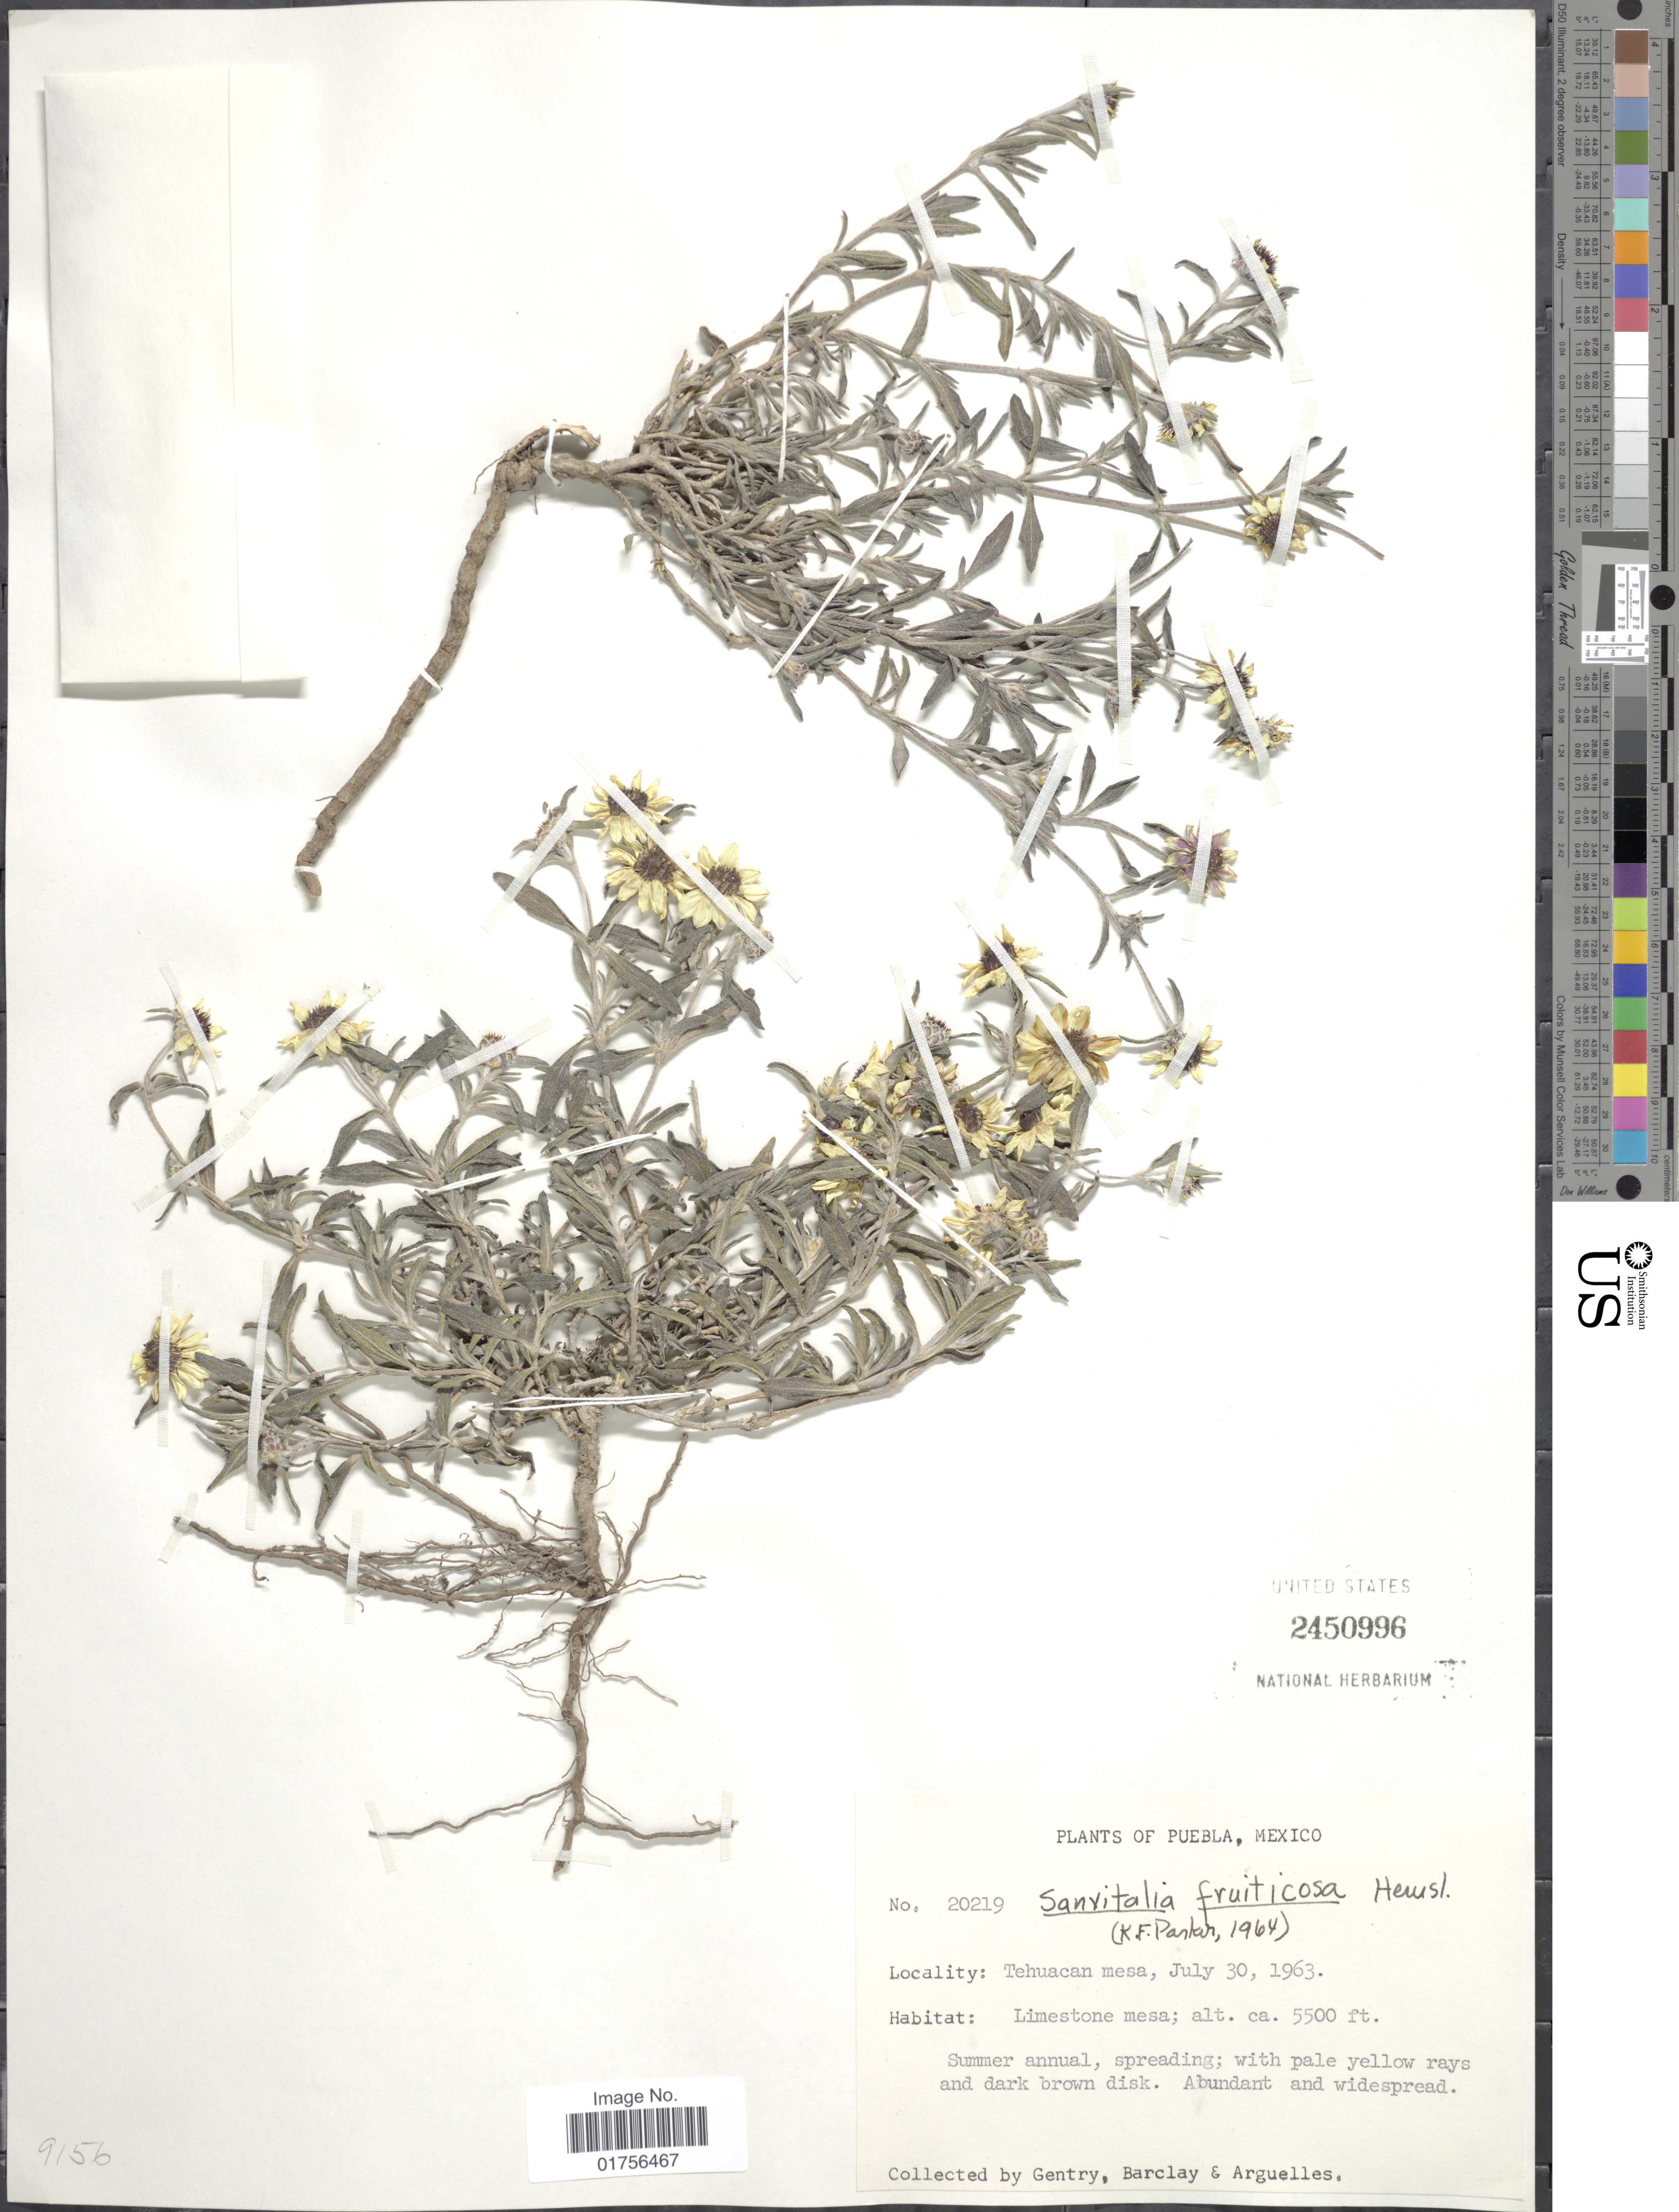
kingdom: Plantae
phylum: Tracheophyta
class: Magnoliopsida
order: Asterales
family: Asteraceae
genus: Sanvitalia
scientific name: Sanvitalia fruticosa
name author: Hemsl.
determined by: Skibicki, Samuel V.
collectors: Gentry, --, -- Barclay & Arguelles, --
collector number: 20219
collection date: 1963-07-30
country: Mexico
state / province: Puebla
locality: Tehuacan mesa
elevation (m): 1676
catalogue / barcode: US 2450996